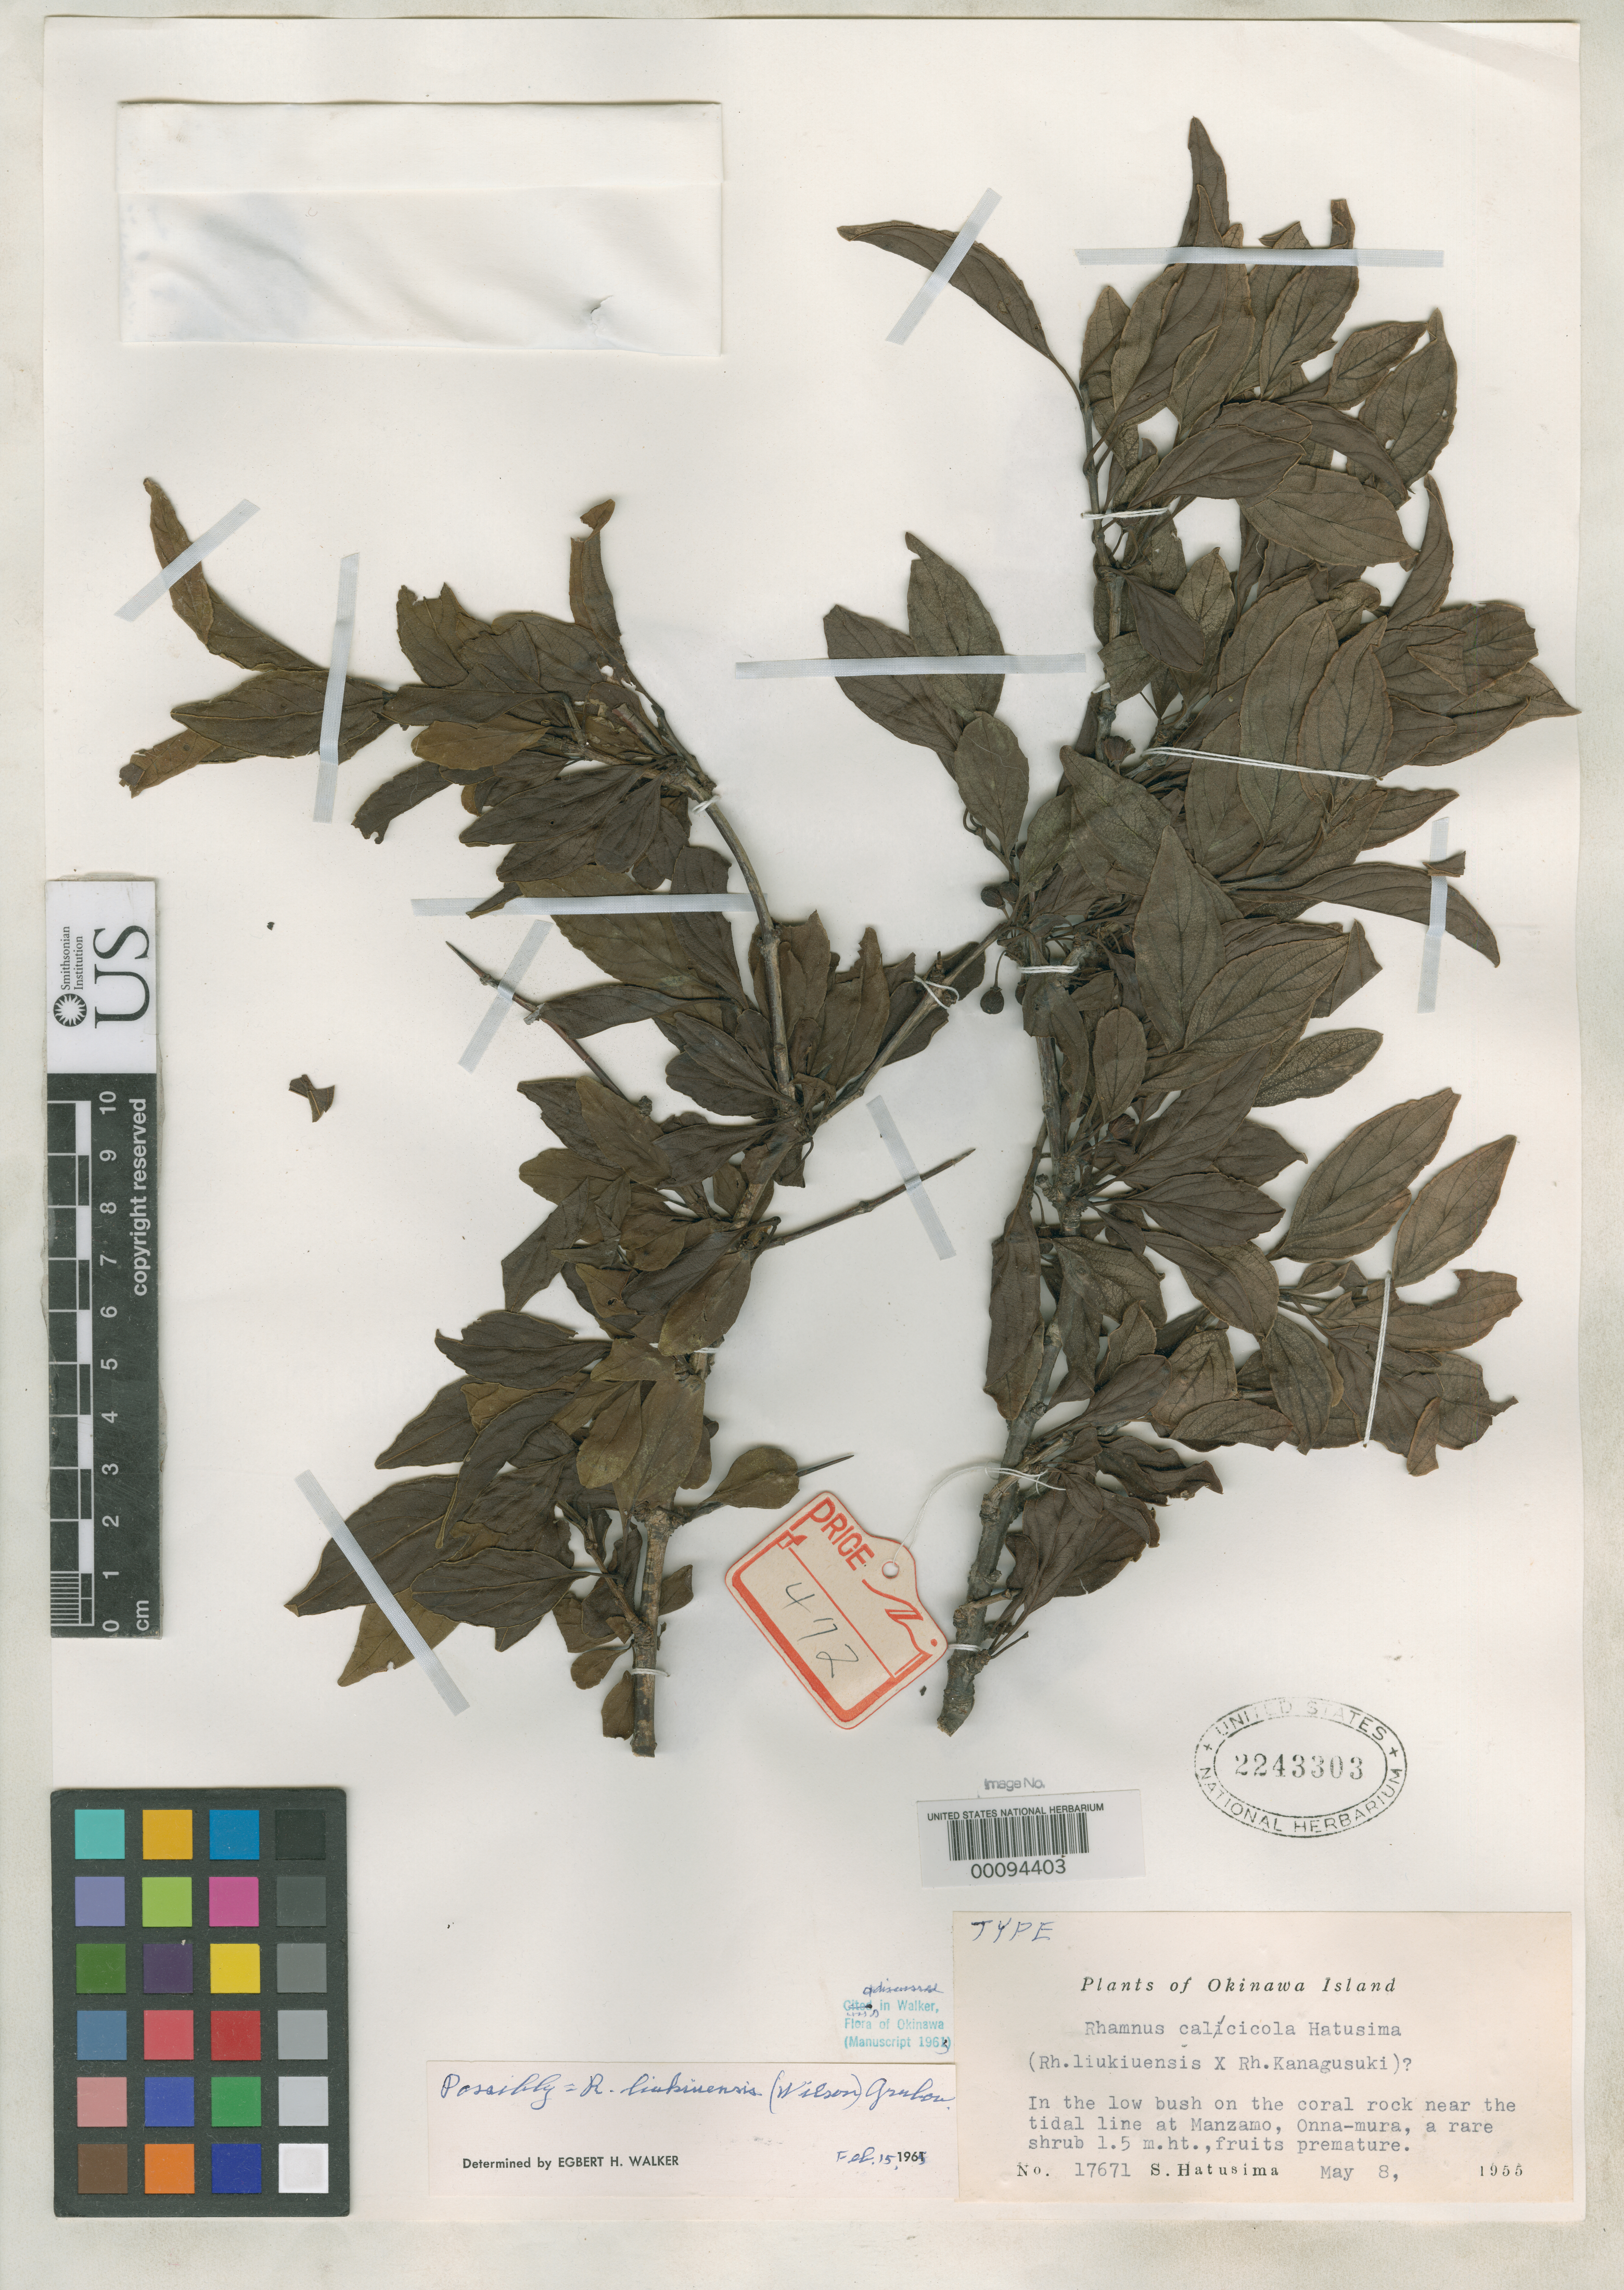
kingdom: Plantae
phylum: Tracheophyta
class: Magnoliopsida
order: Rosales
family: Rhamnaceae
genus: Rhamnus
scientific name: Rhamnus x calcicola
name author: Hatus.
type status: Isotype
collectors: S. Hatusima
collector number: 17671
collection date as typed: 08 May 1955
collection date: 1955-05-08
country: Japan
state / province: Okinawa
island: Ryukyu Is.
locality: Kunigami, Manzamo.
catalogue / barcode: US 2243303